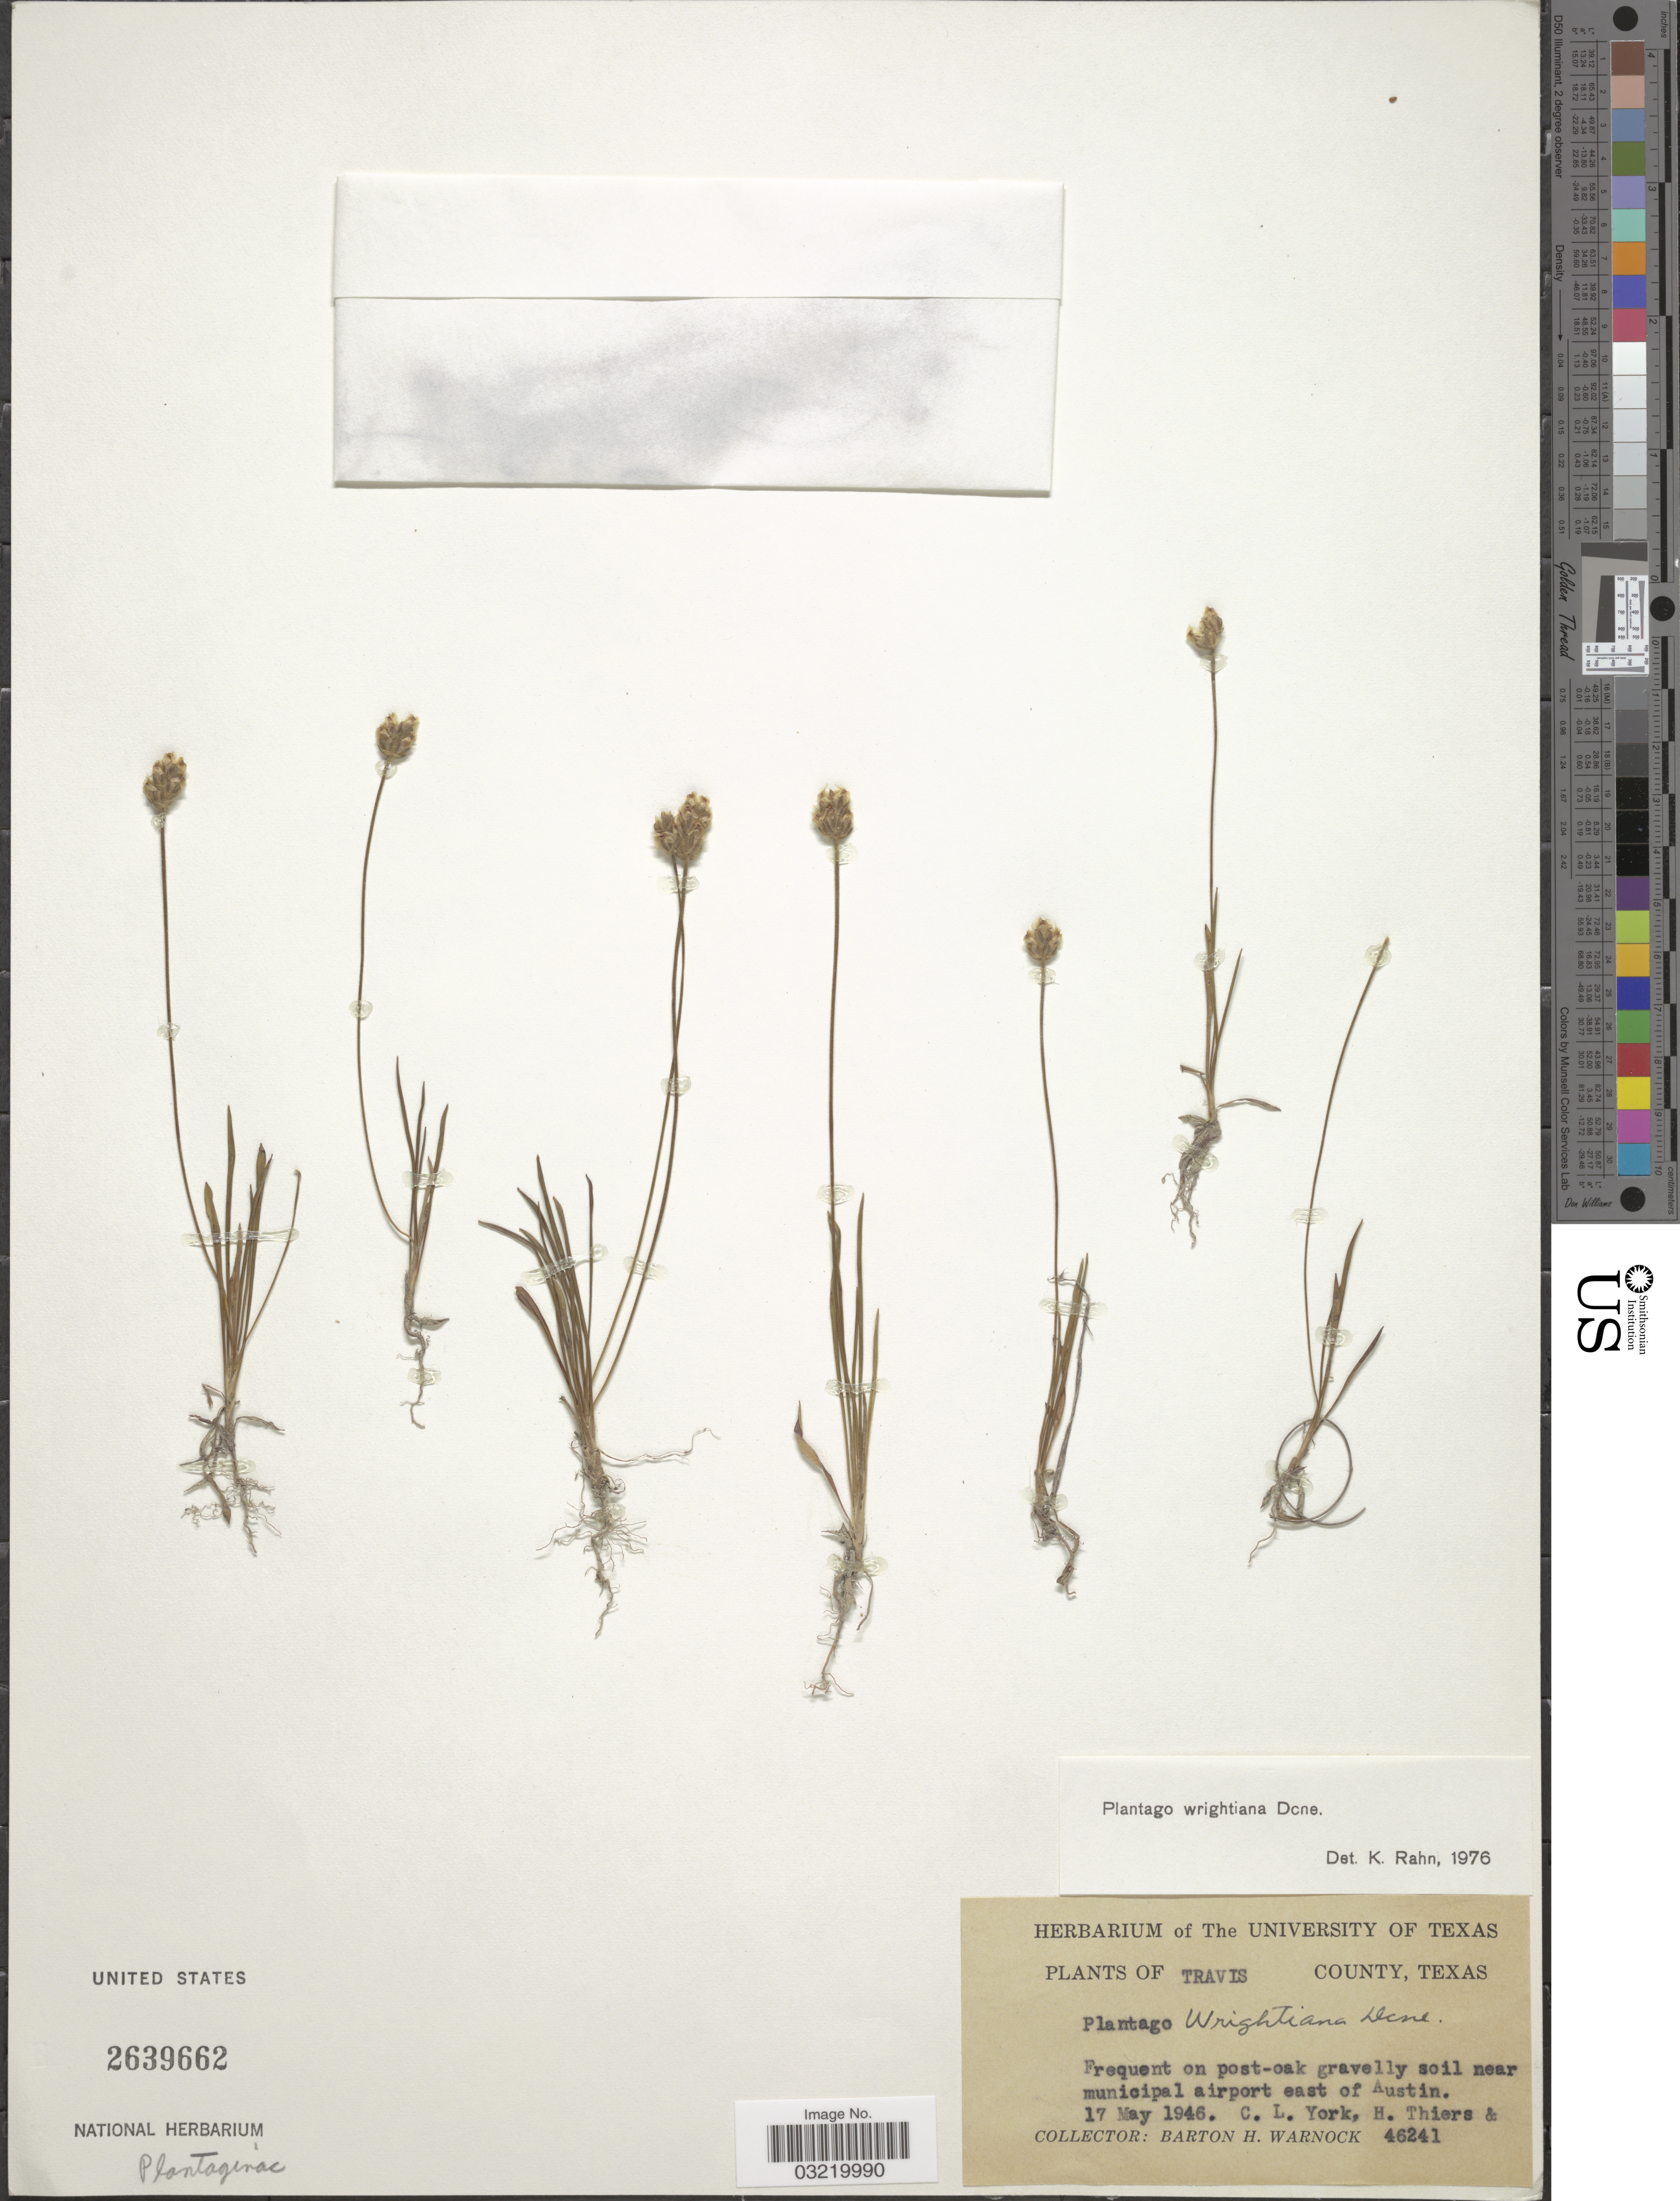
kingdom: Plantae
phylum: Tracheophyta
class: Magnoliopsida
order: Lamiales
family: Plantaginaceae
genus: Plantago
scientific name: Plantago wrightiana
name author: Decne. ex A. DC.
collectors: C. L. York, H. Thiers & B. H. Warnock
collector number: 46241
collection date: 1946-05-17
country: United States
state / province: Texas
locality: Travis County. Near municipal airport east of Austin.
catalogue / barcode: US 2639662